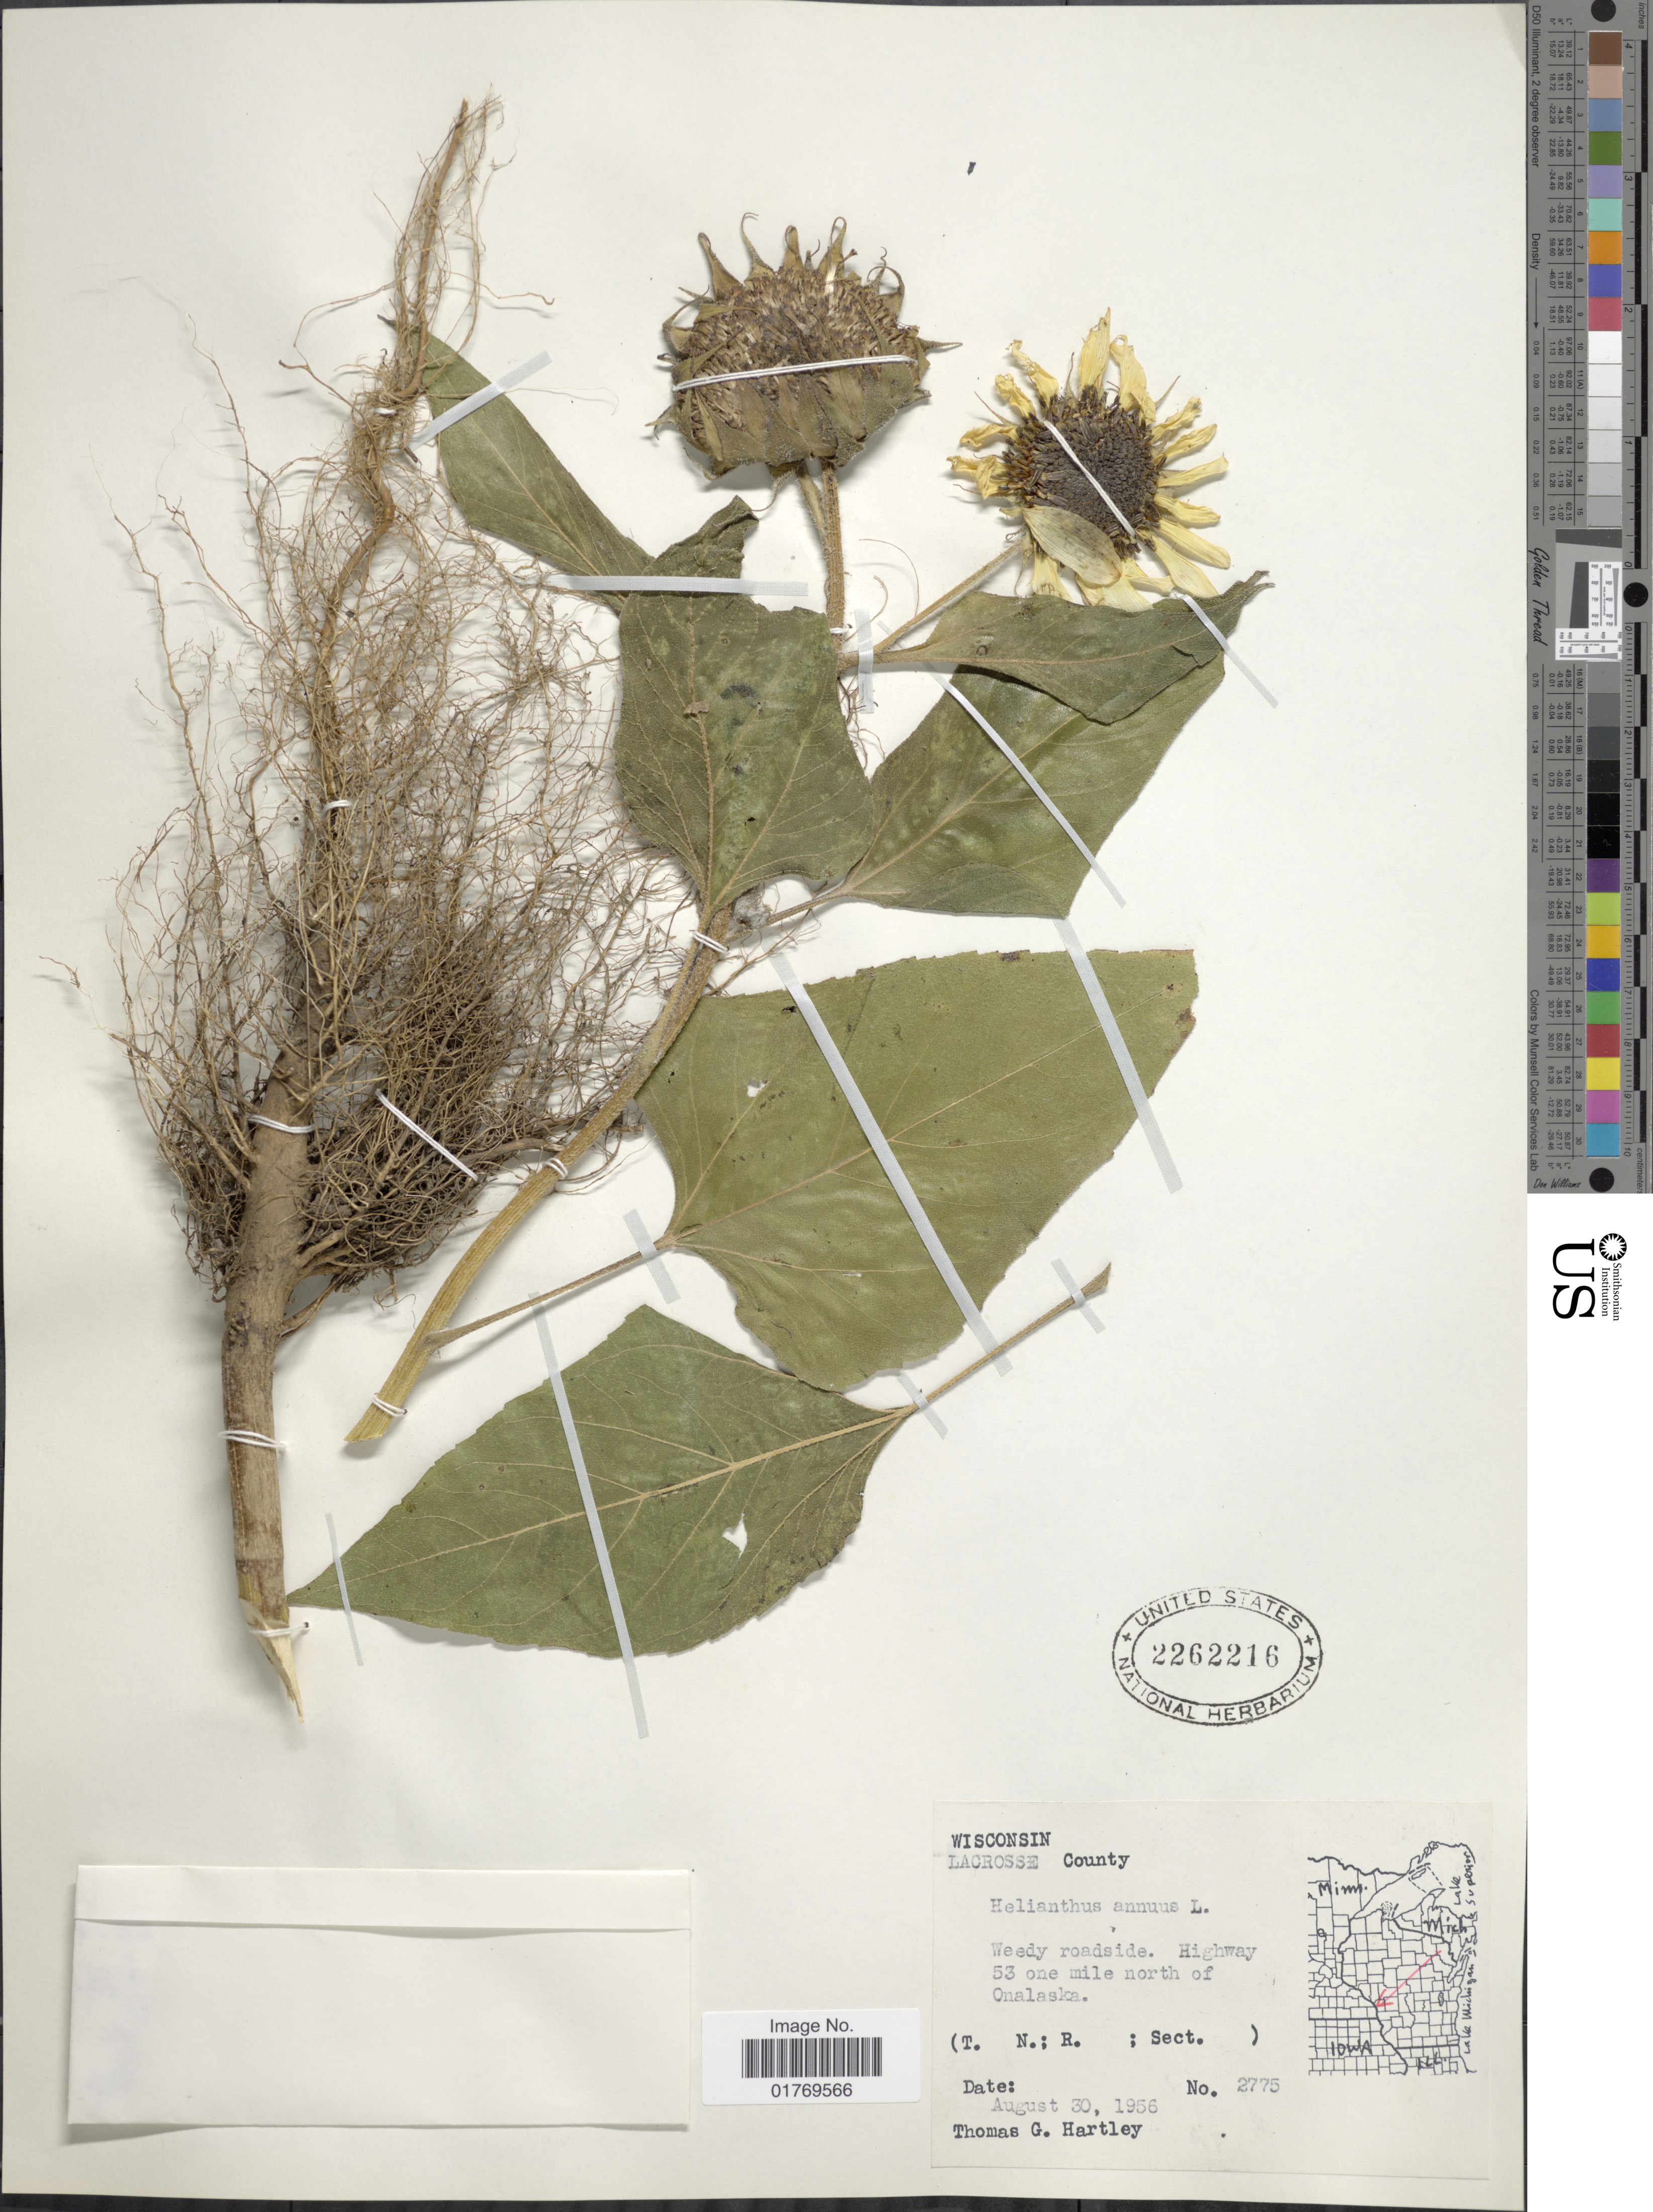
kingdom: Plantae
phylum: Tracheophyta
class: Magnoliopsida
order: Asterales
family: Asteraceae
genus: Helianthus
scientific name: Helianthus annuus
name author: L.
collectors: T. G. Hartley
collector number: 2775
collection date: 1956-08-30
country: United States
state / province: Wisconsin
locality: Lacrosse County. Weedy roadside. Highway 53 one mile north of Onalaska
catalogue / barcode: US 2262216